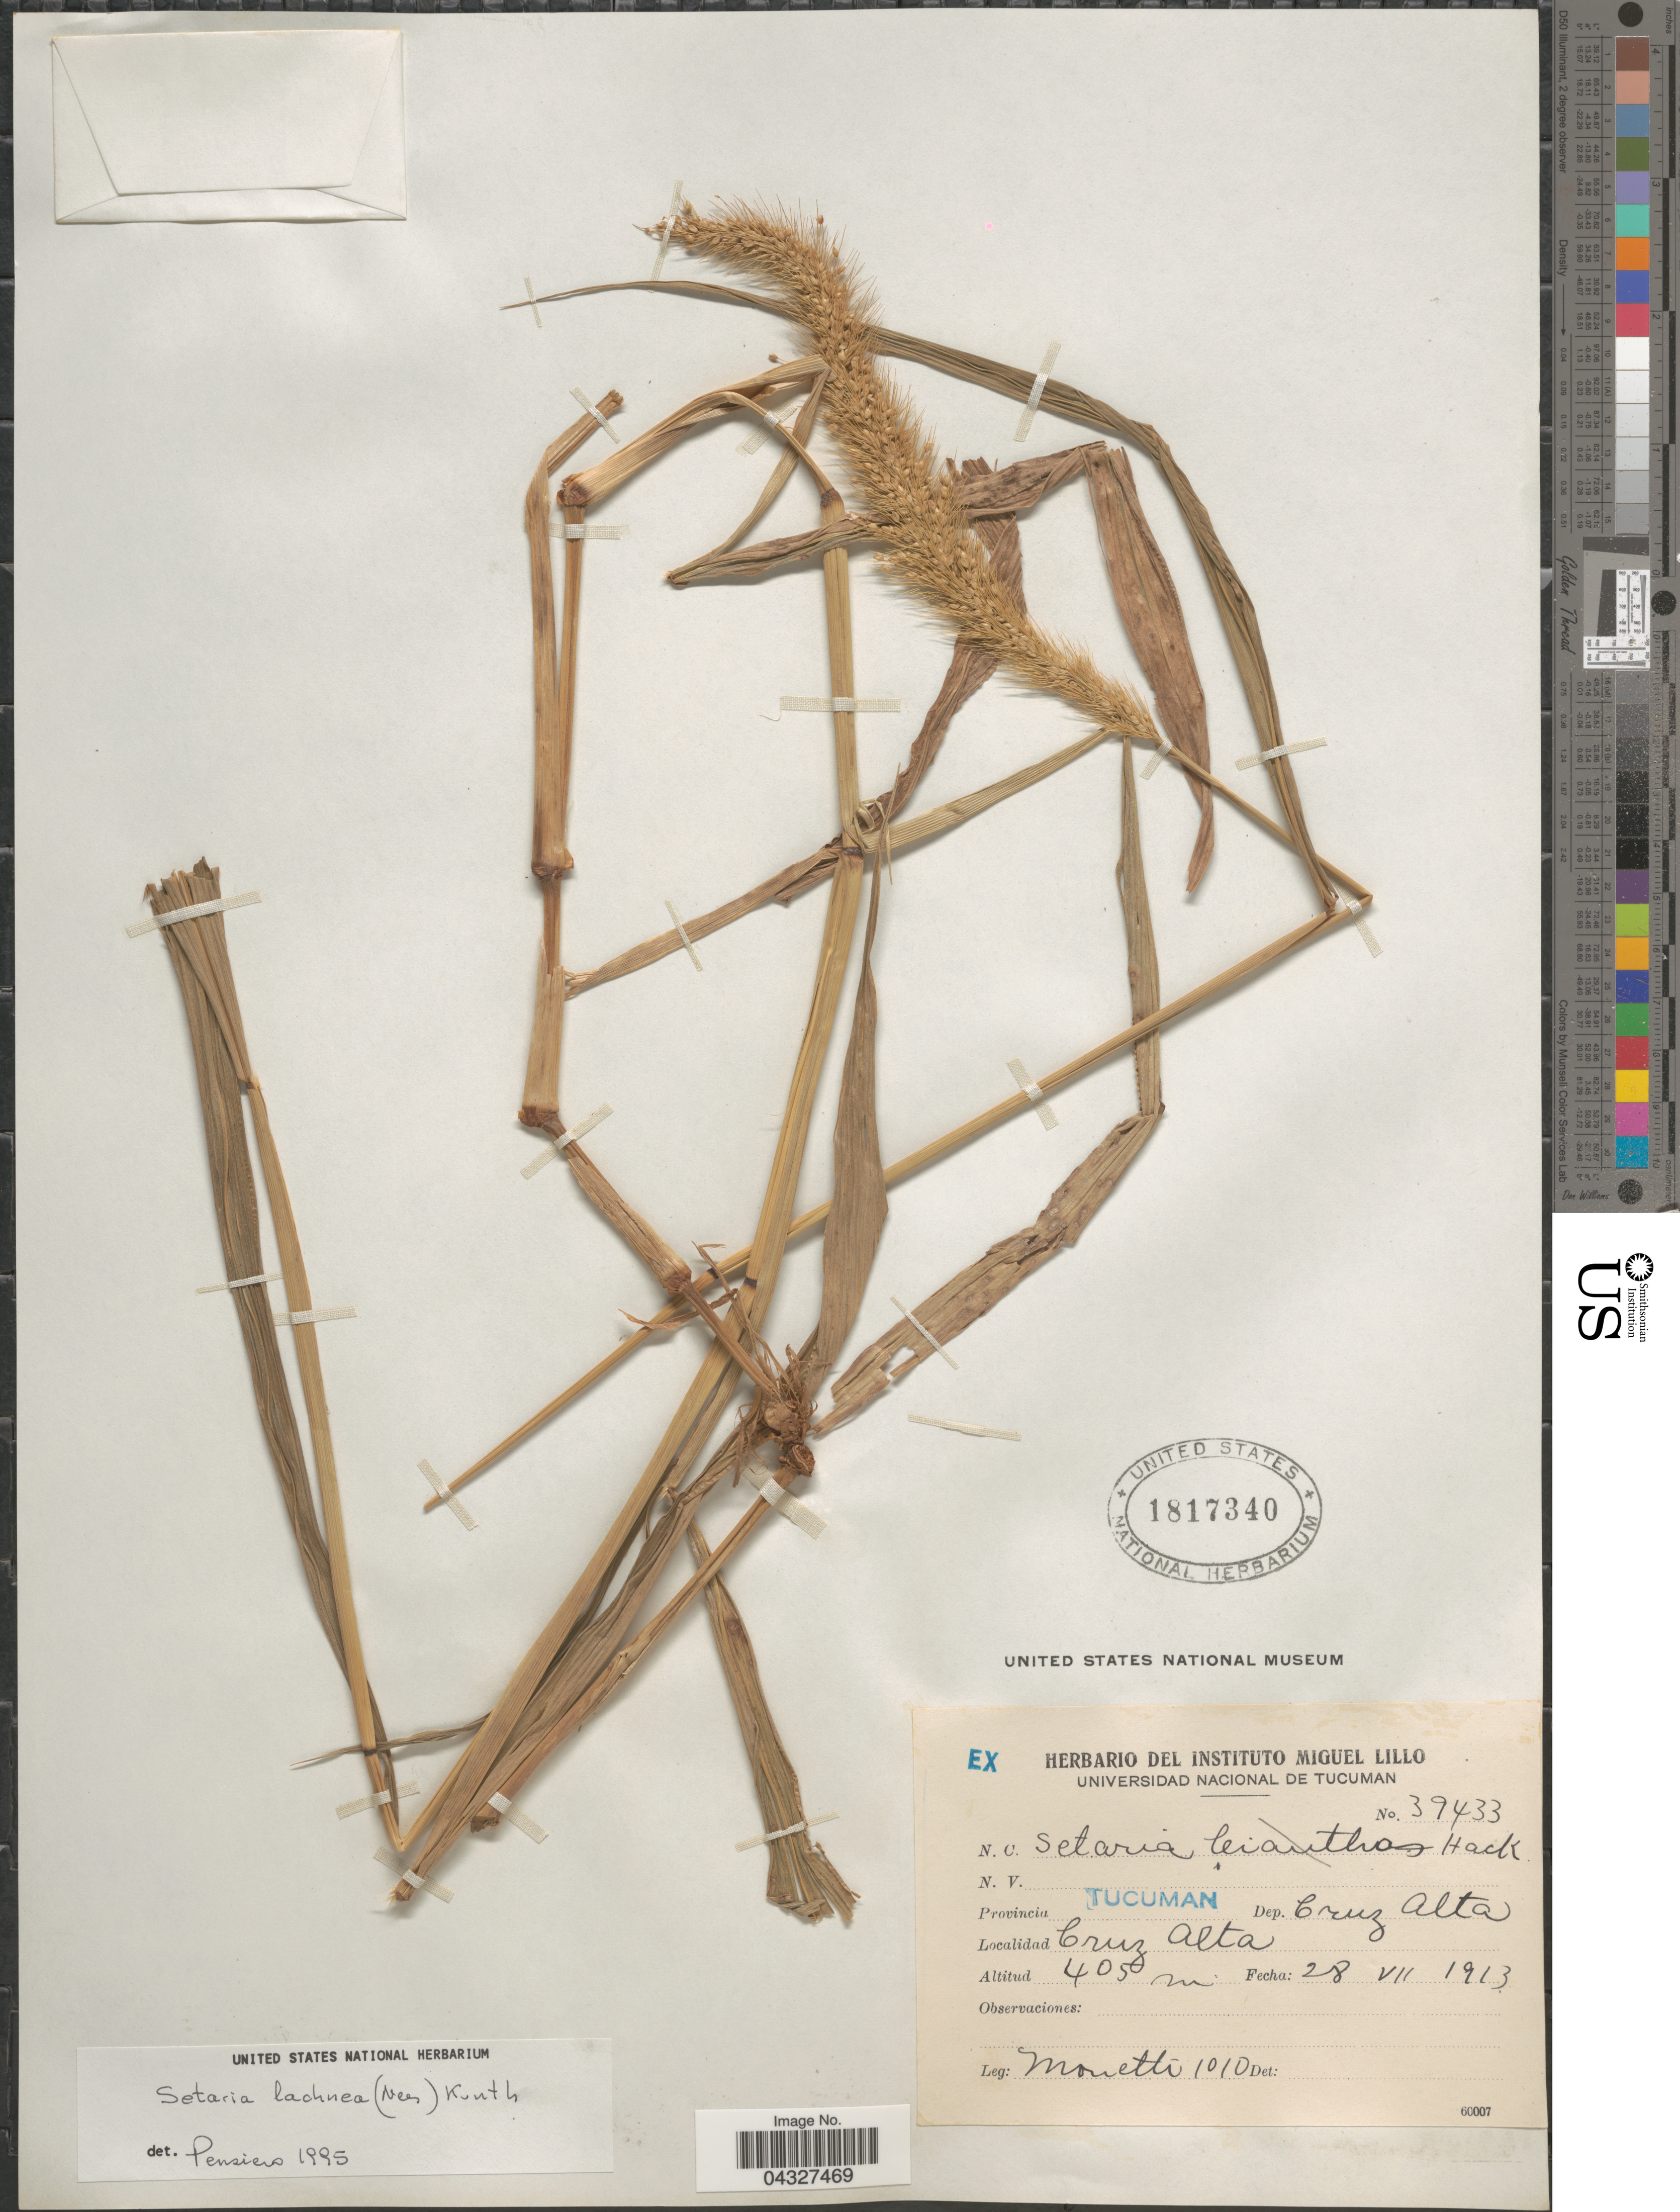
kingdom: Plantae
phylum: Tracheophyta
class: Liliopsida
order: Poales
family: Poaceae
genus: Setaria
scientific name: Setaria lachnea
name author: (Nees) Kunth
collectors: Monetti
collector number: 1010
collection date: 1913-07-28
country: Argentina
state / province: Tucuman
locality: Dep. Cruz Alta. Cruz Alta.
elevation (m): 405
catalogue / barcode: US 1817340